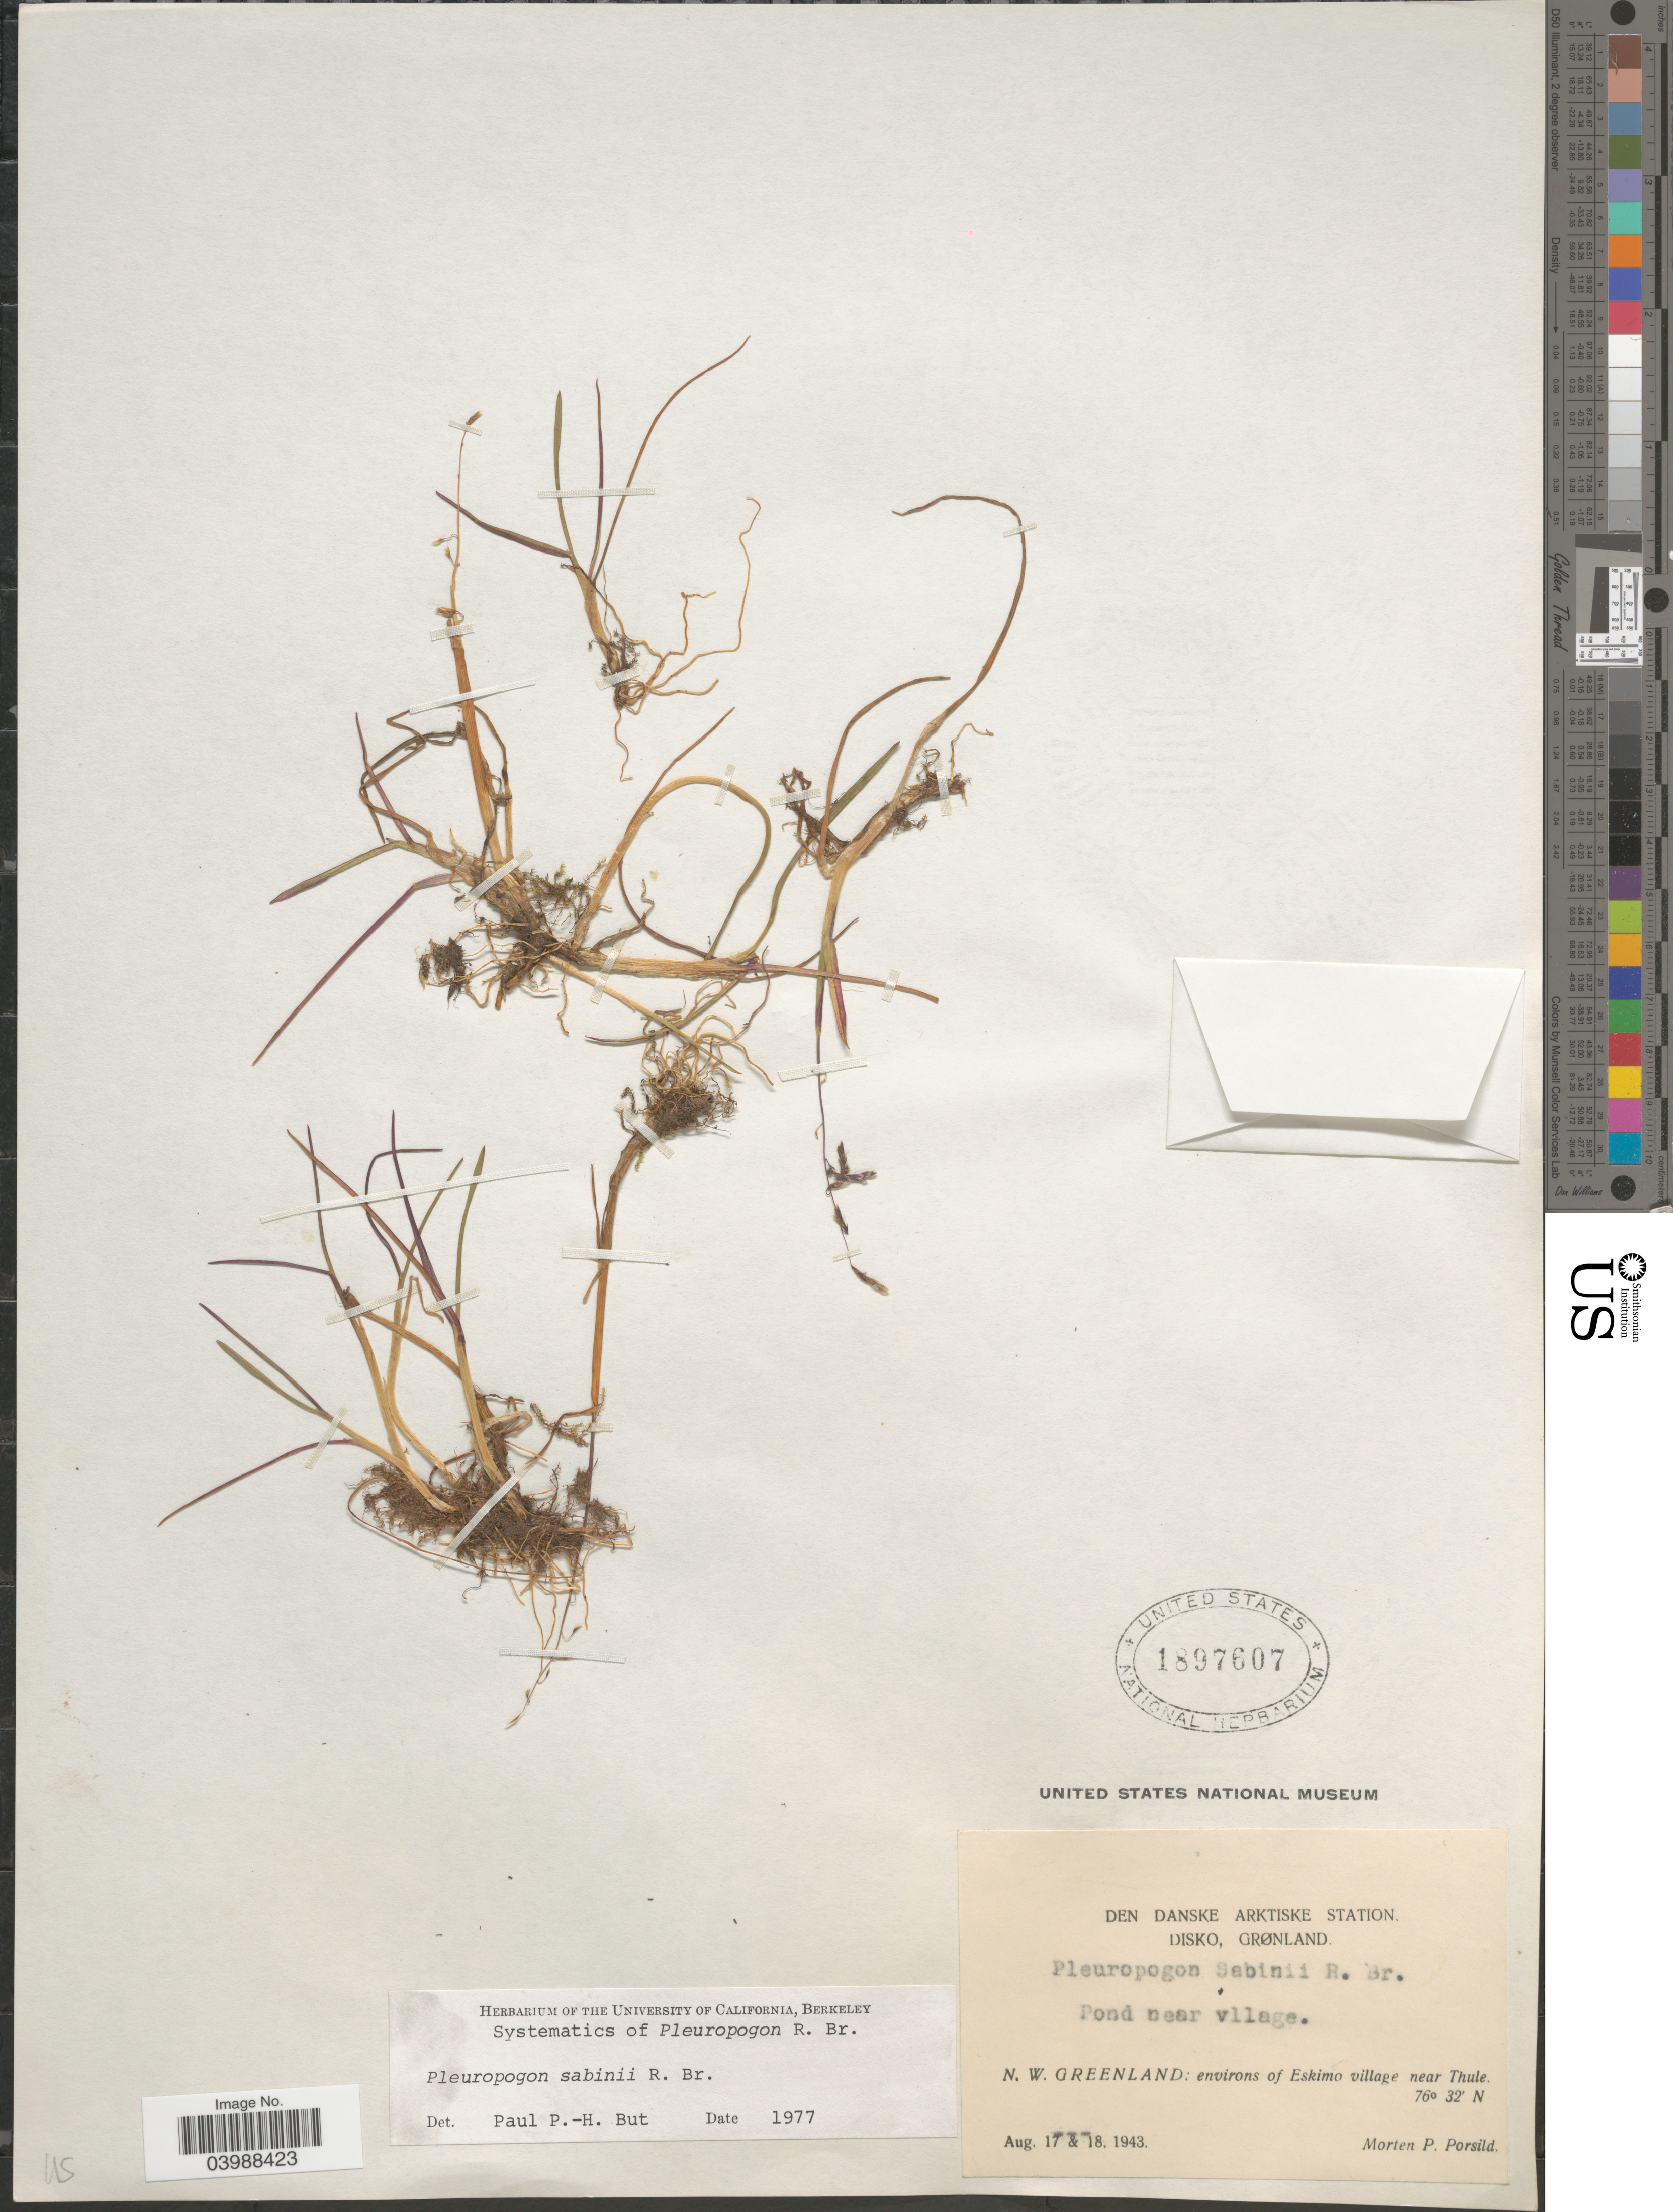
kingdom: Plantae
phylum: Tracheophyta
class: Liliopsida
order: Poales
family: Poaceae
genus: Pleuropogon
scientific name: Pleuropogon sabinei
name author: R. Br.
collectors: M. P. Porsild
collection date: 1943-08-17/1943-08-18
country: Greenland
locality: Den Danske Arktiske Station. Disko, Grønland. N.W. Greenland: environs of Eskimo village near Thule.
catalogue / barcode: US 1897607